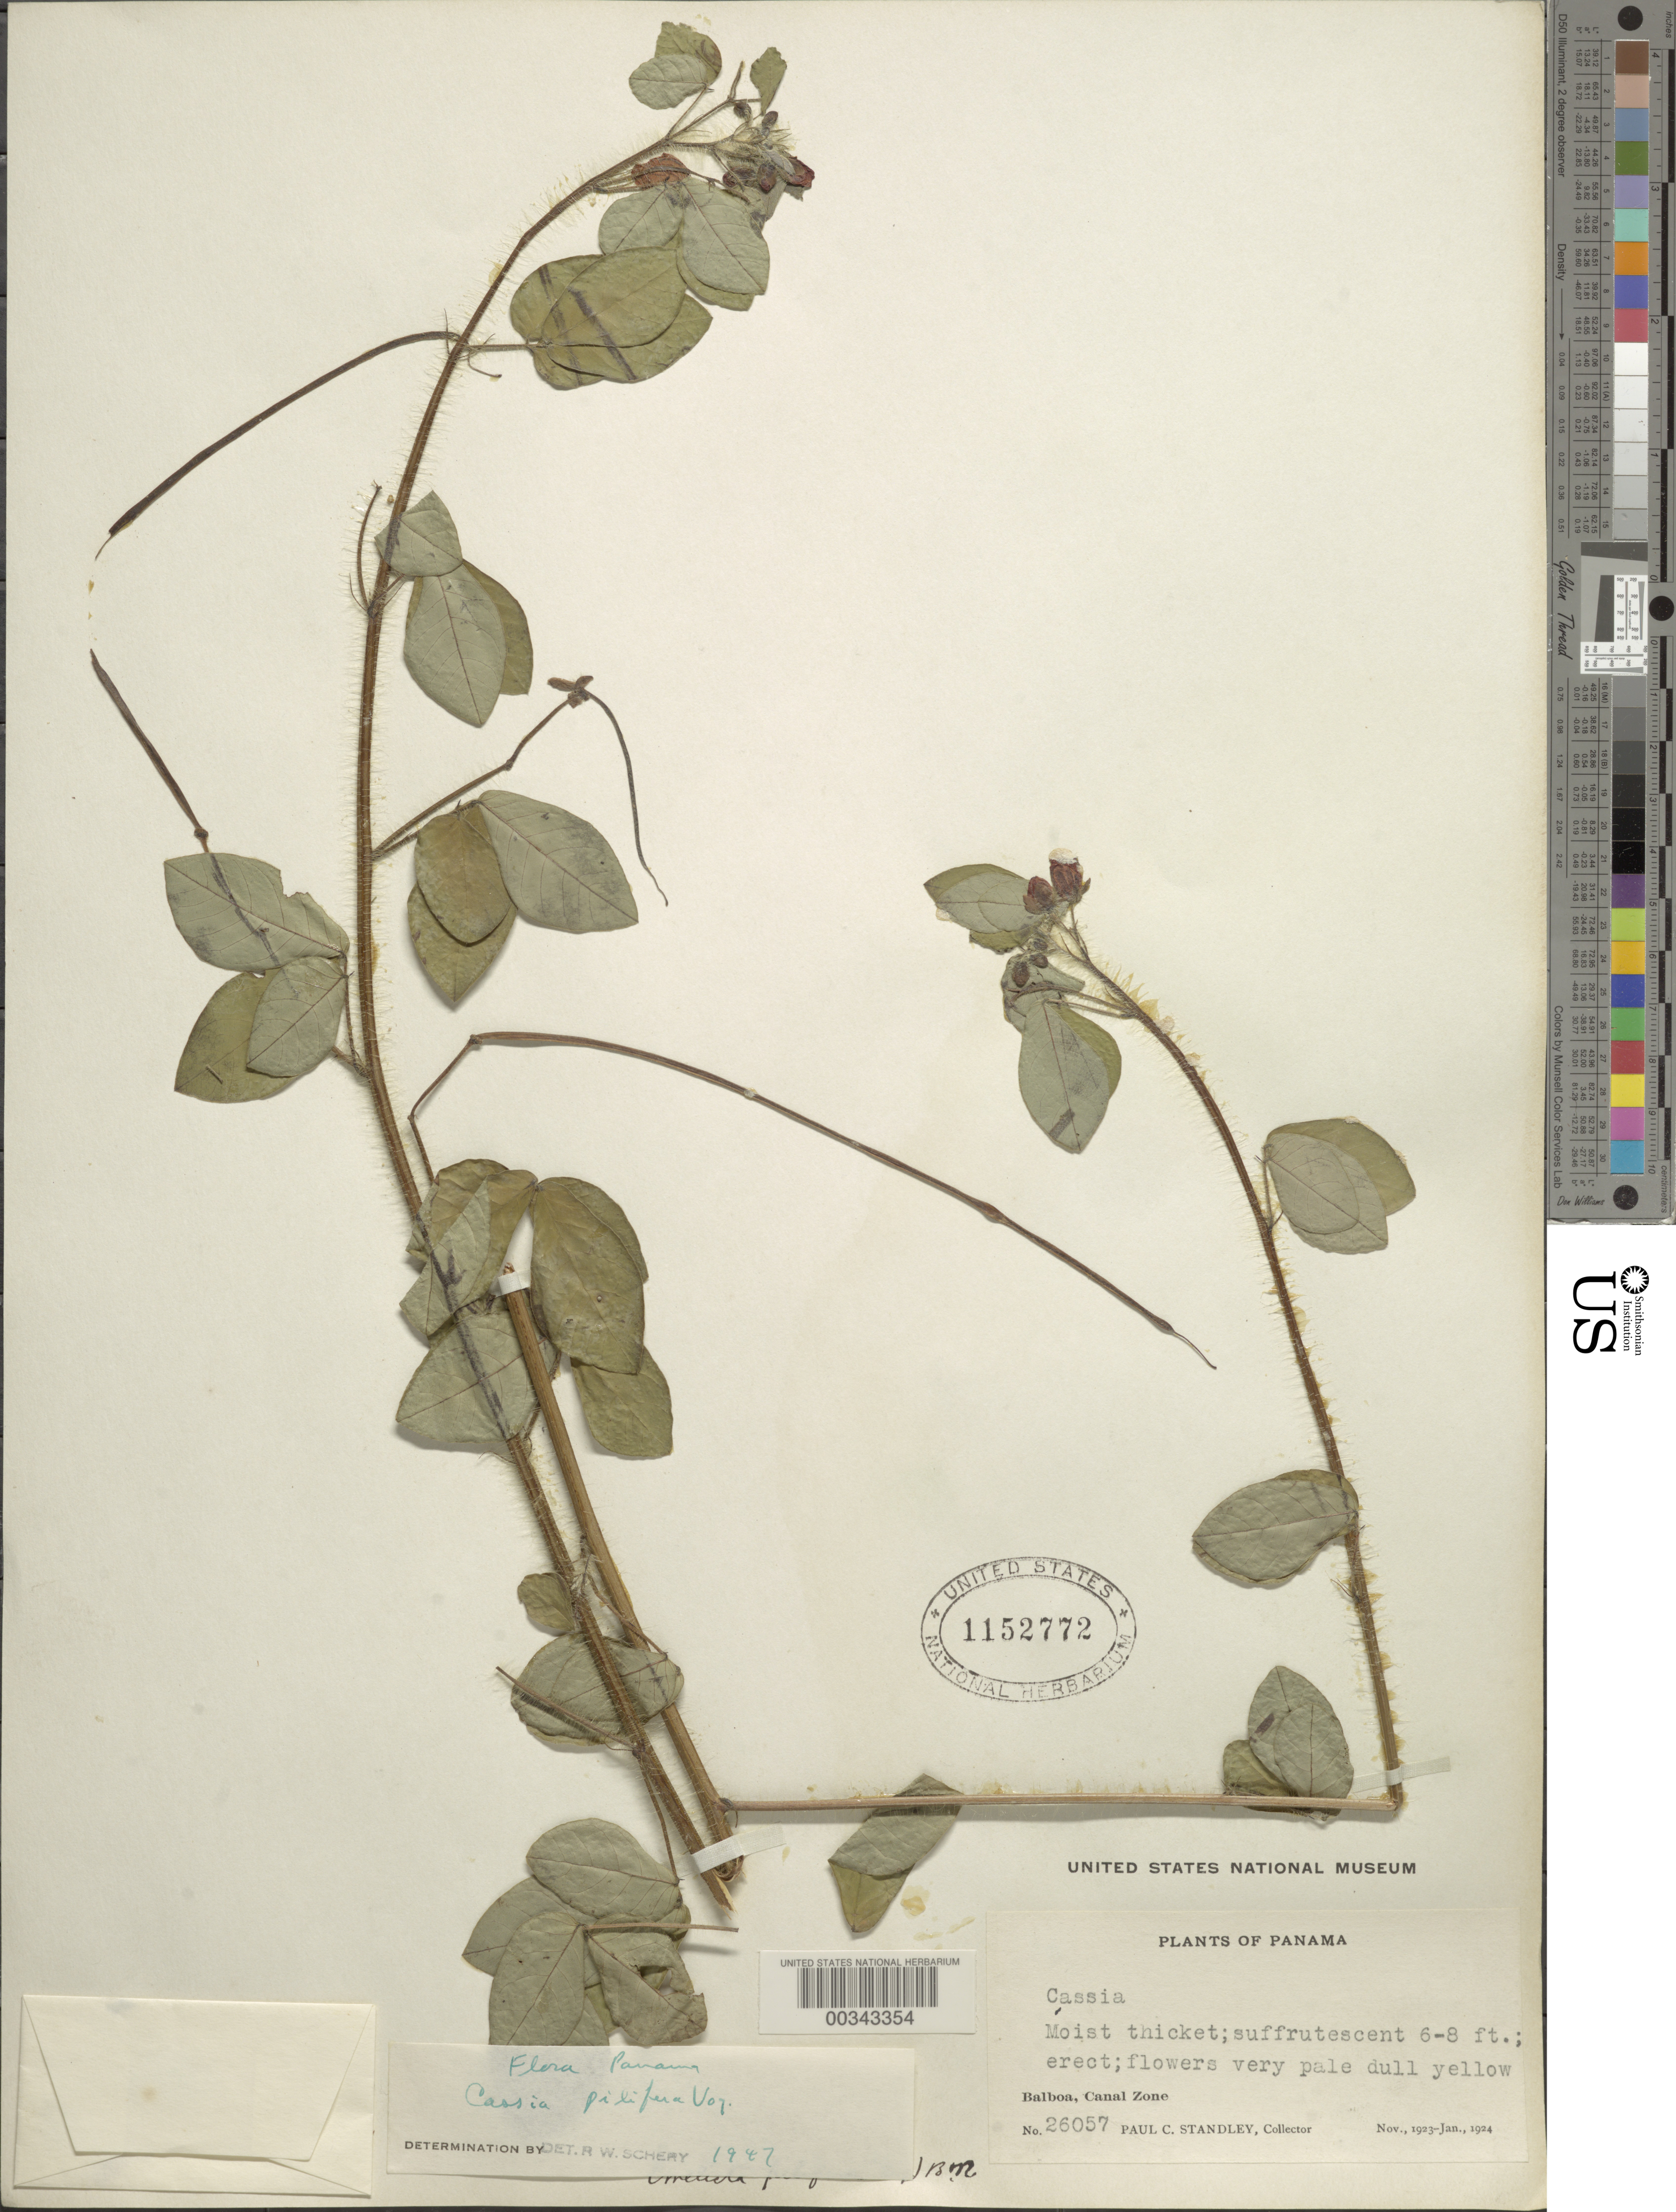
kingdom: Plantae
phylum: Tracheophyta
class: Magnoliopsida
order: Fabales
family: Fabaceae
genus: Senna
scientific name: Senna pilifera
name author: (Vogel) H.S. Irwin & Barneby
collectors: P. C. Standley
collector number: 26057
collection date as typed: Nov 1923 to -- Jan 1924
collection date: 1923-11/1924-01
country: Panama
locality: Balboa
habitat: Moist thickets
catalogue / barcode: US 1152772